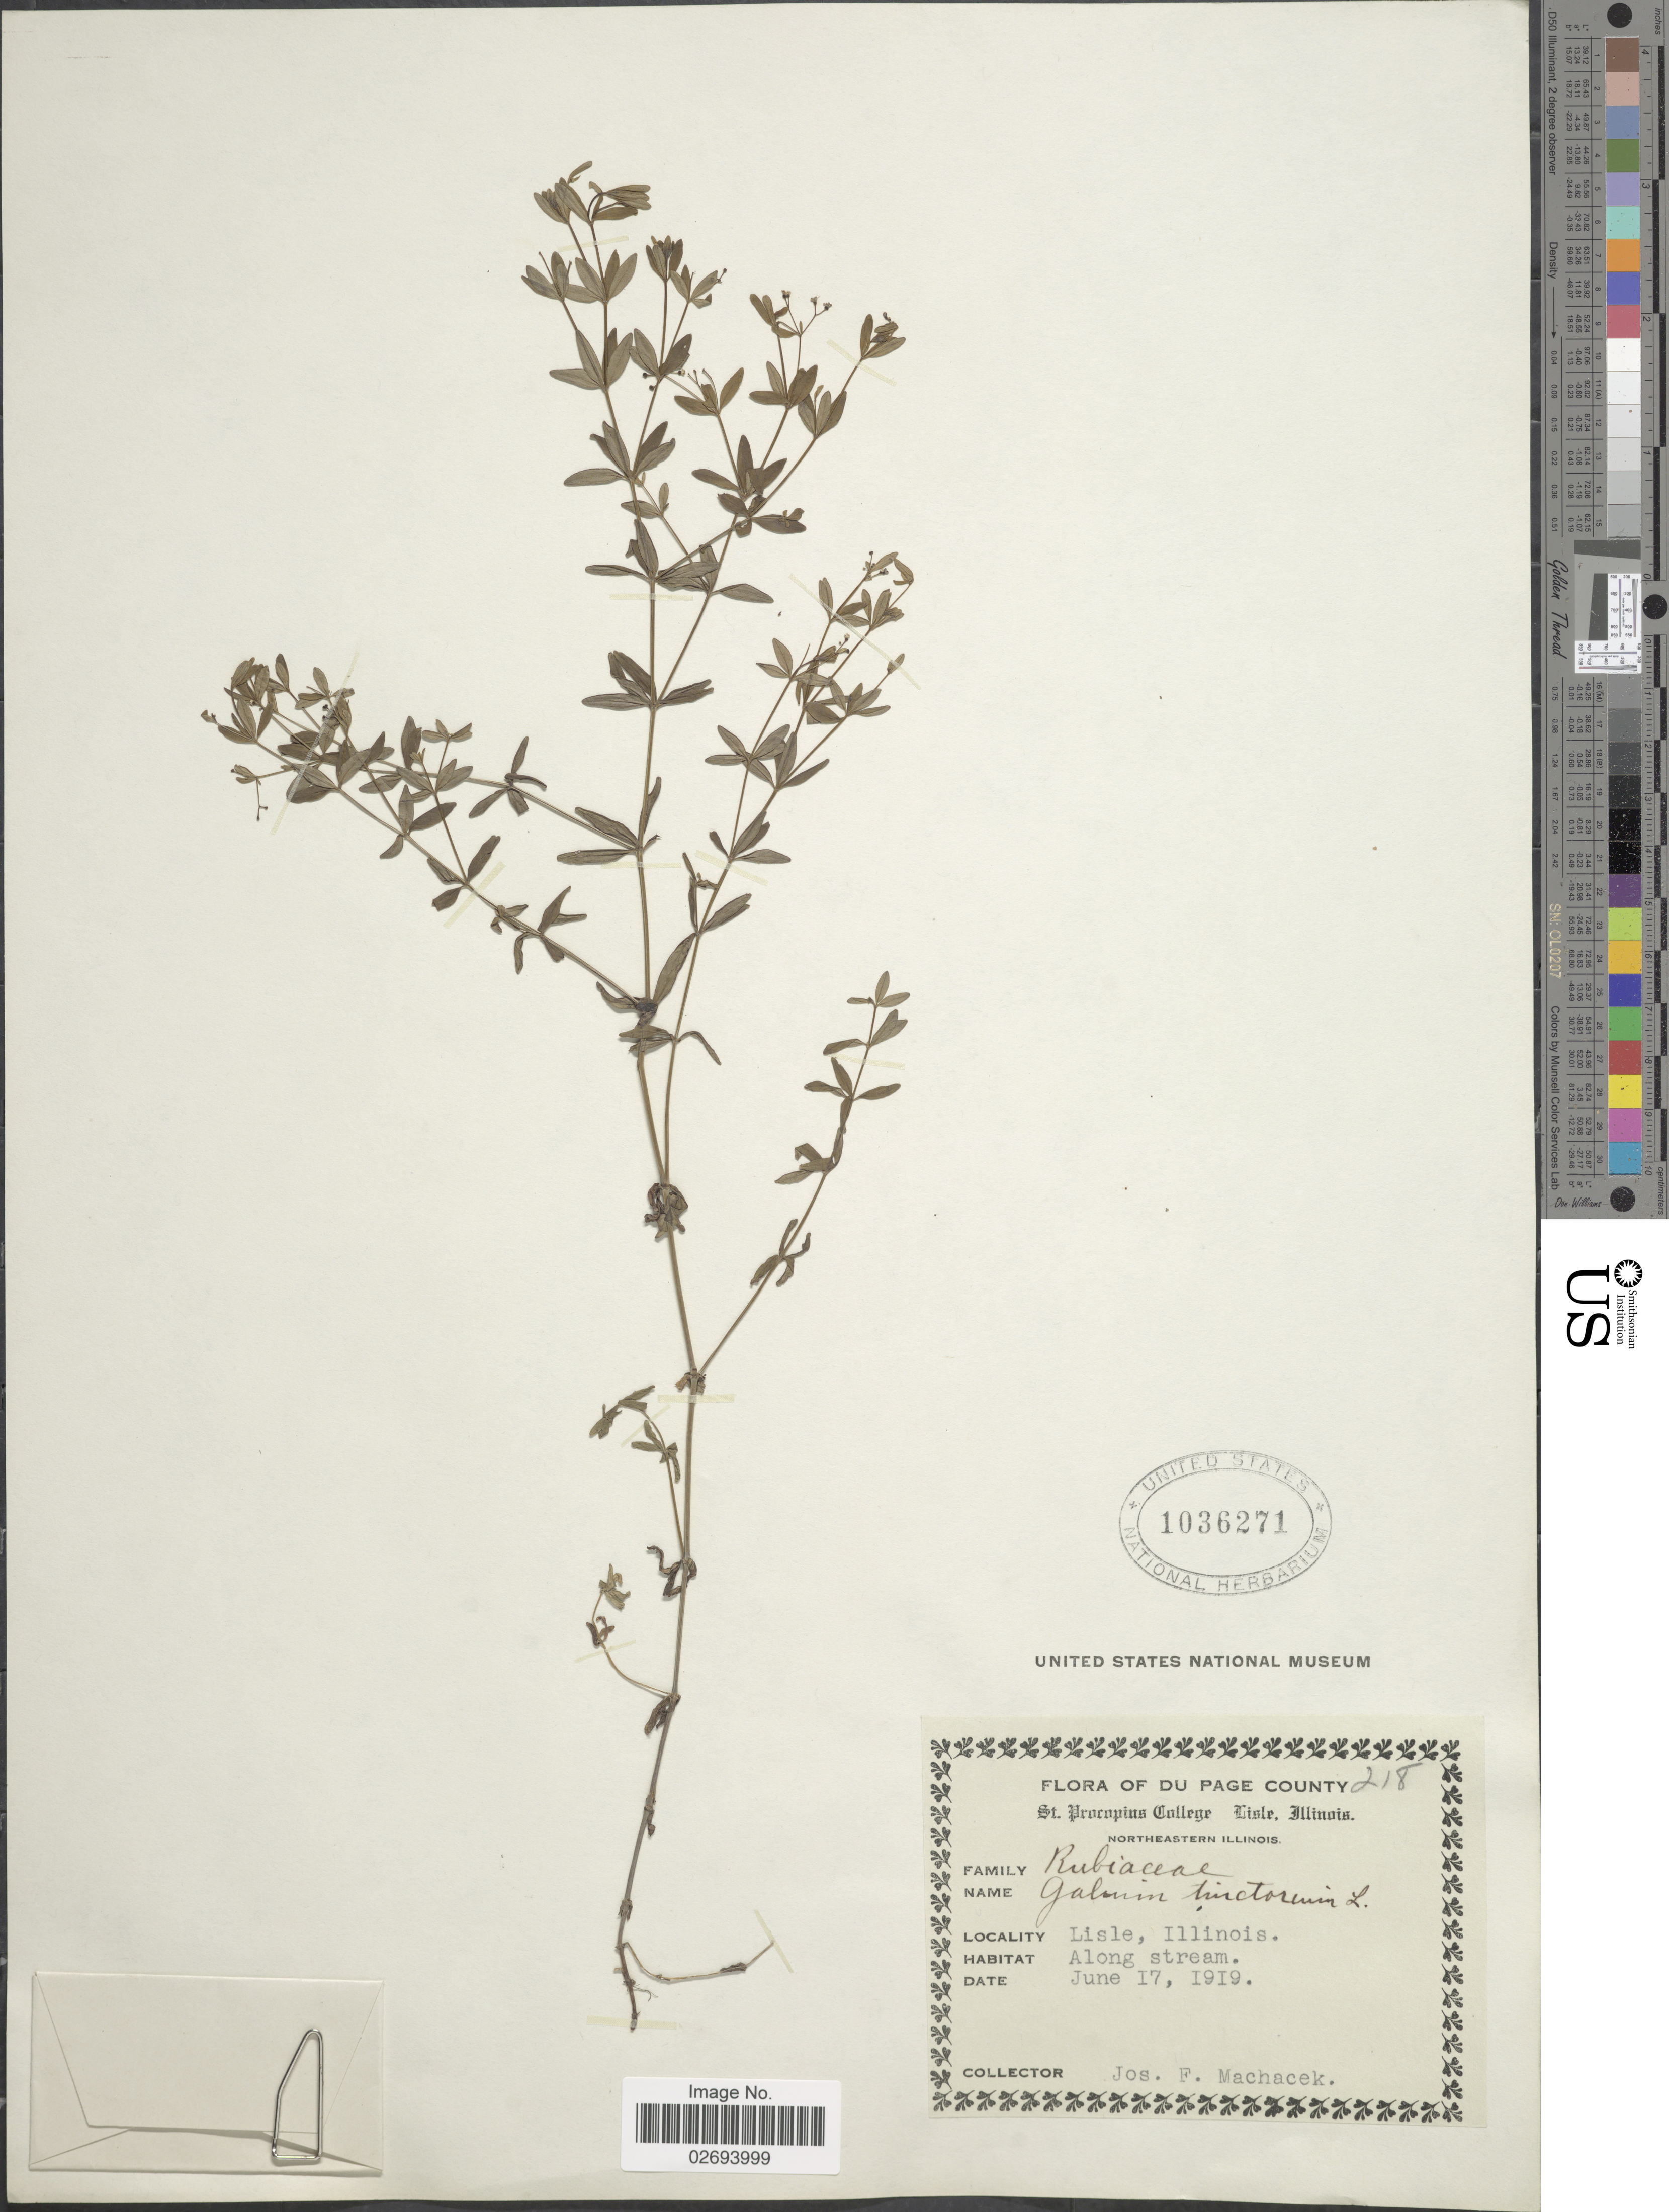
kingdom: Plantae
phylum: Tracheophyta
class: Magnoliopsida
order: Gentianales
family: Rubiaceae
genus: Galium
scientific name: Galium tinctorium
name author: (L.) Scop.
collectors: J. Machacek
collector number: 218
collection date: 1919-06-17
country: United States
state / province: Illinois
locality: Du Page County. Lisle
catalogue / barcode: US 1036271